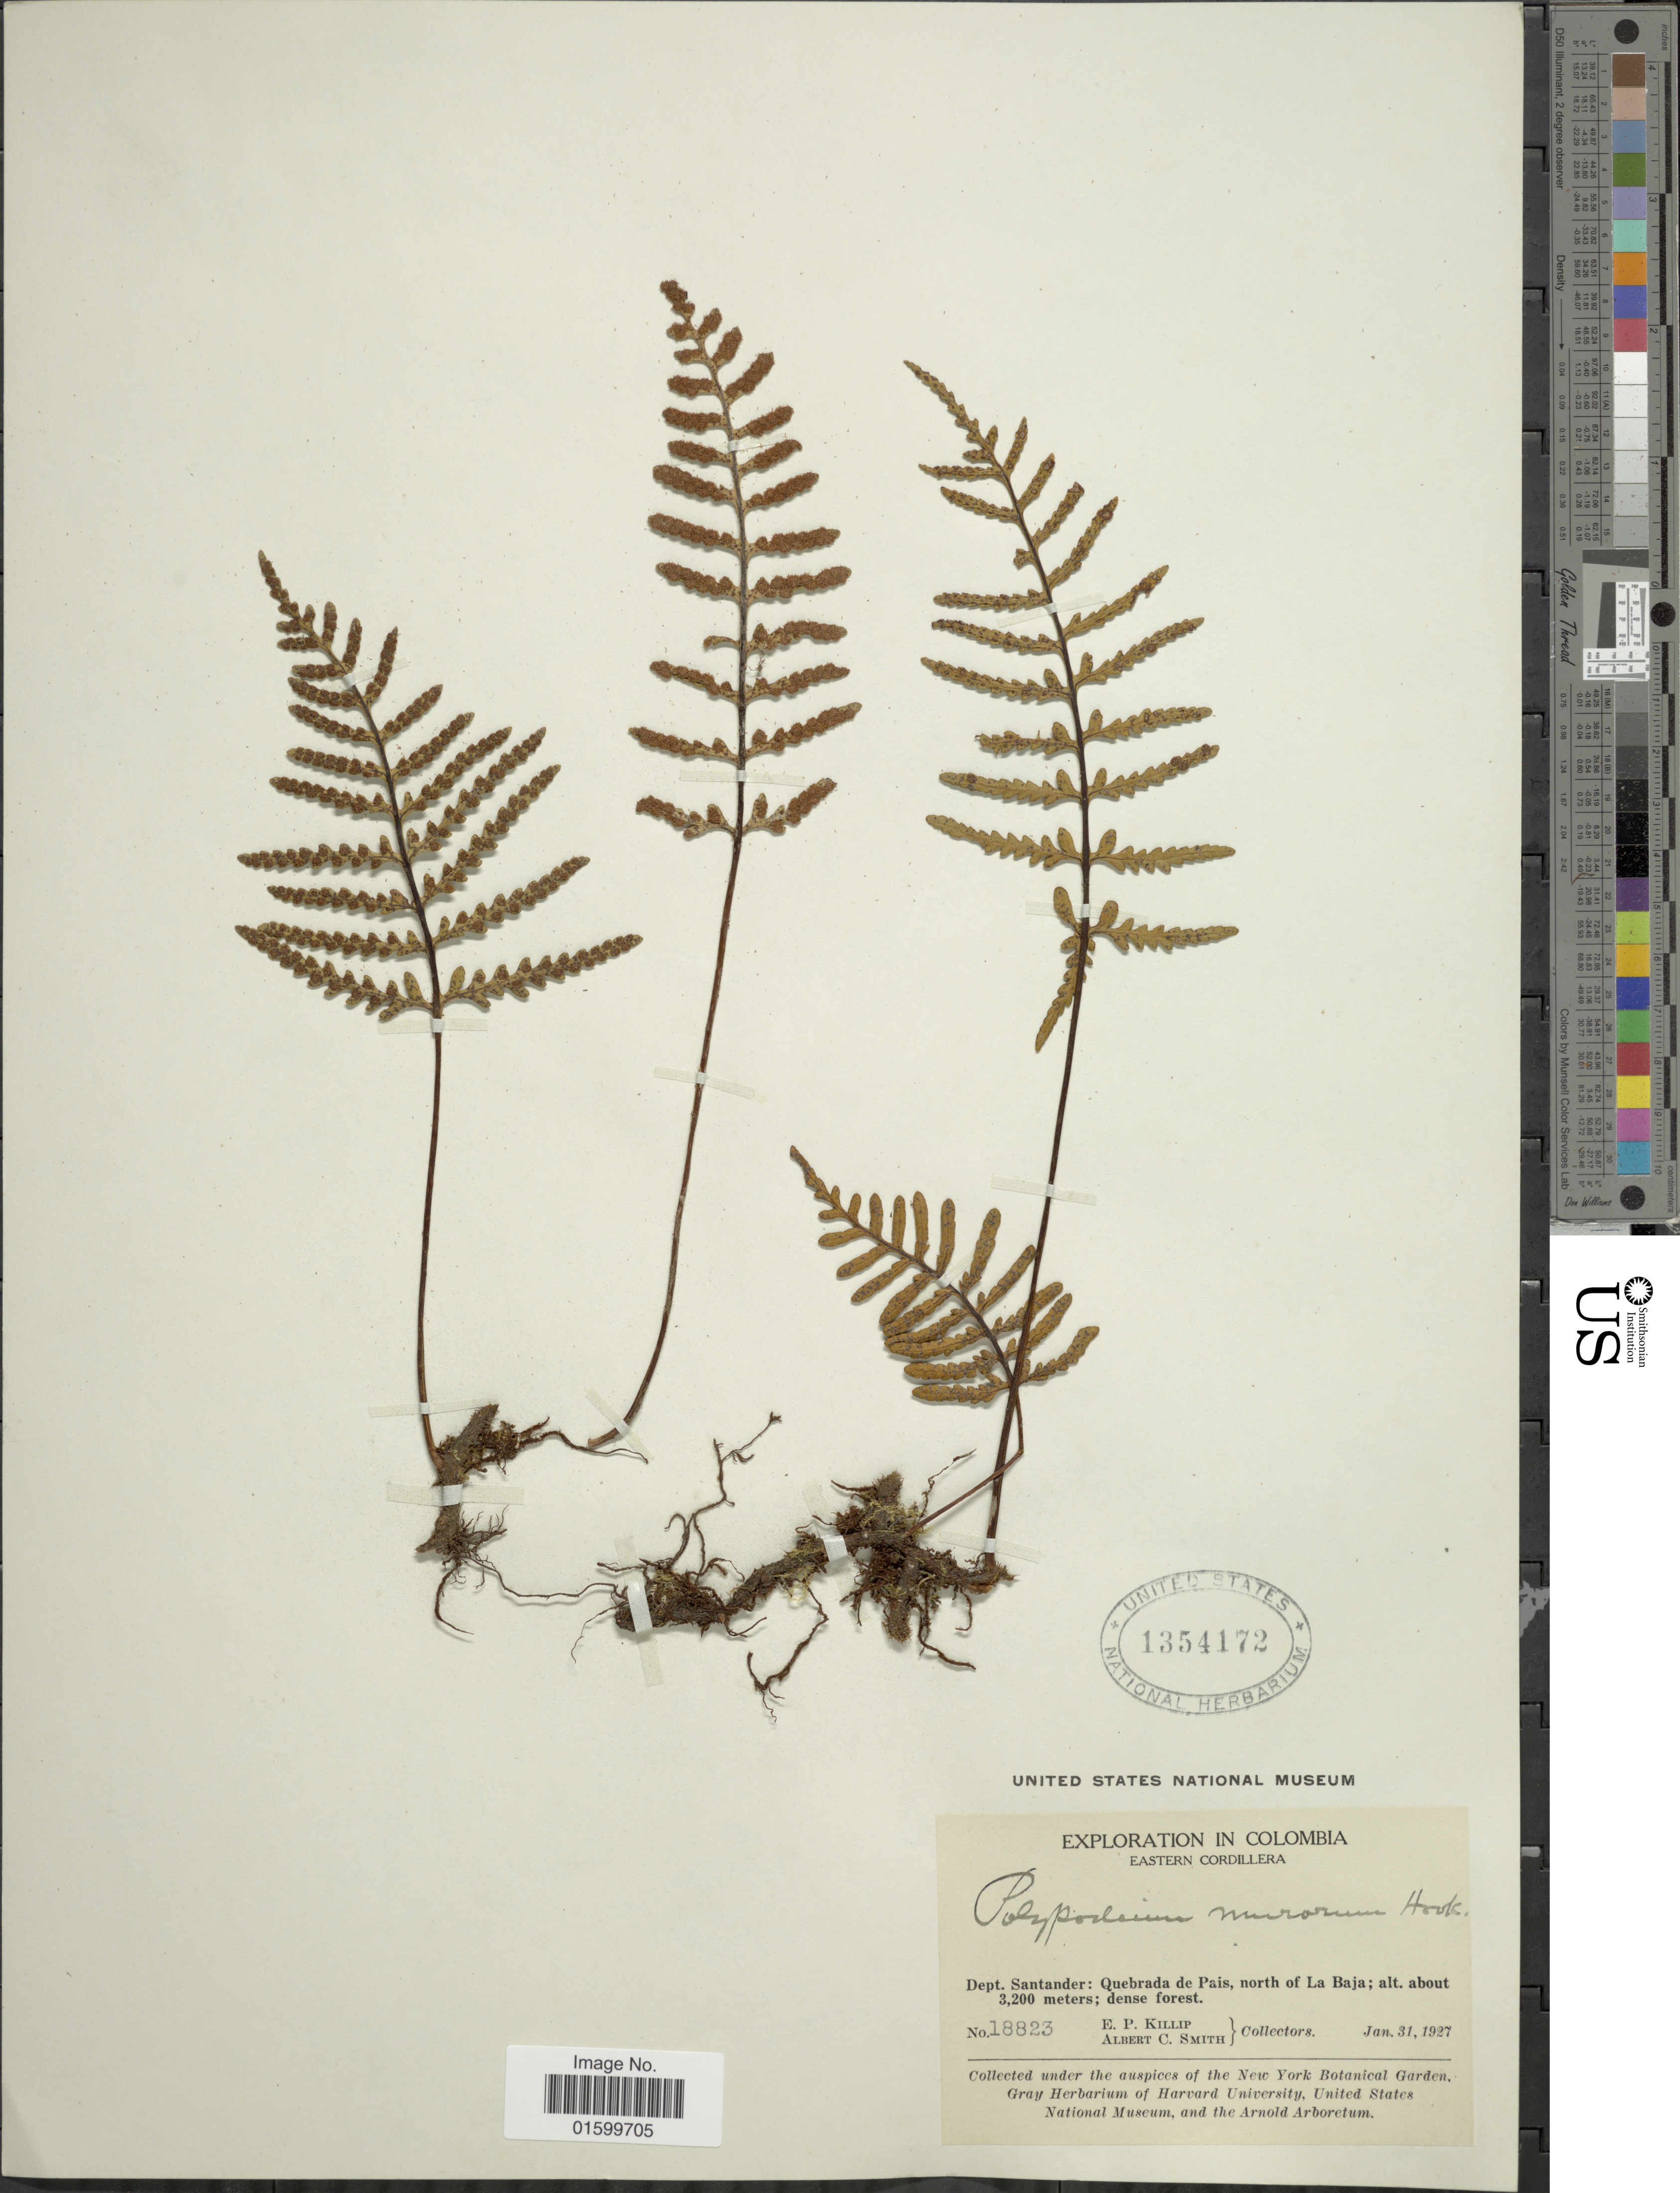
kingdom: Plantae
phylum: Tracheophyta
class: Polypodiopsida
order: Polypodiales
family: Polypodiaceae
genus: Pleopeltis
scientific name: Pleopeltis murorum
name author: (Hook.) A.R. Sm. & Tejero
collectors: E. P. Killip & A. C. Smith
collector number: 18823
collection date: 1927-01-31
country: Colombia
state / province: Santander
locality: Eastern Cordillera, Dept. Santander: Quebrada de Pais, north of La Baja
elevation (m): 3200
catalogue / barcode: US 1354172